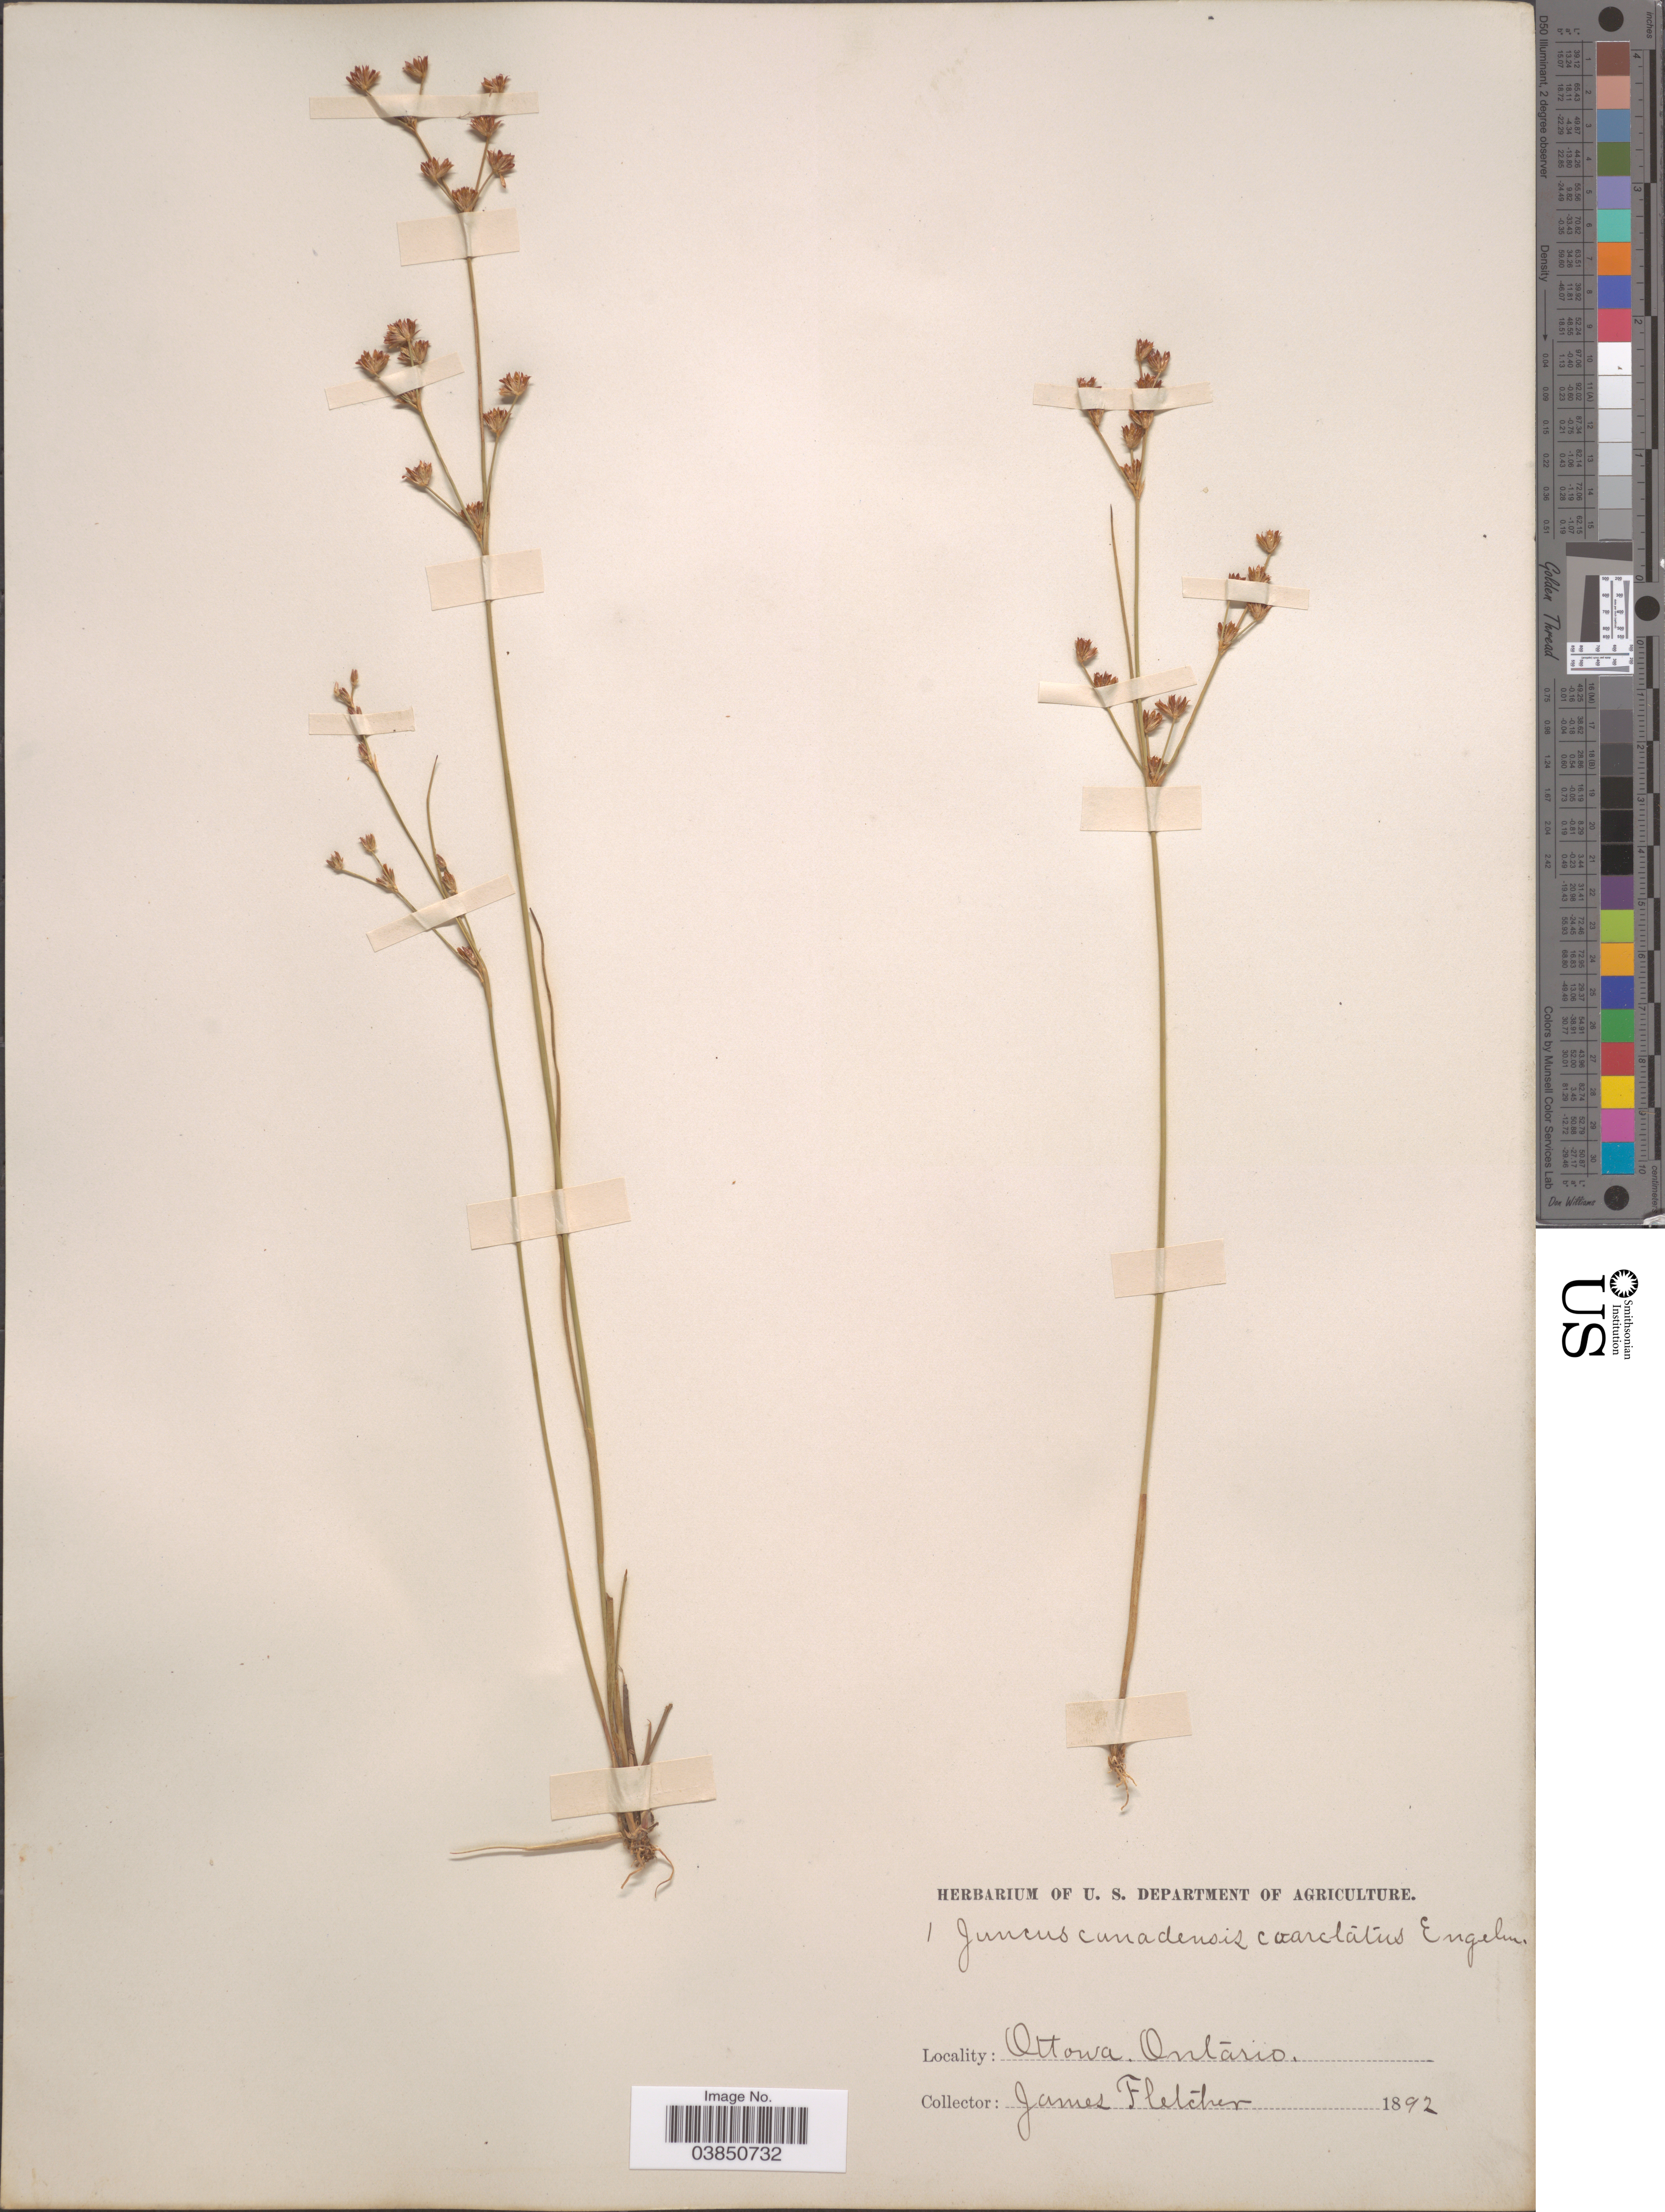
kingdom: Plantae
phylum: Tracheophyta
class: Liliopsida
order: Poales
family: Juncaceae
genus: Juncus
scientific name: Juncus brevicaudatus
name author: (Engelm.) Fernald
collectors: J. Fletcher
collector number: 1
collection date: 1892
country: Canada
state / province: Ontario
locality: Ottawa.